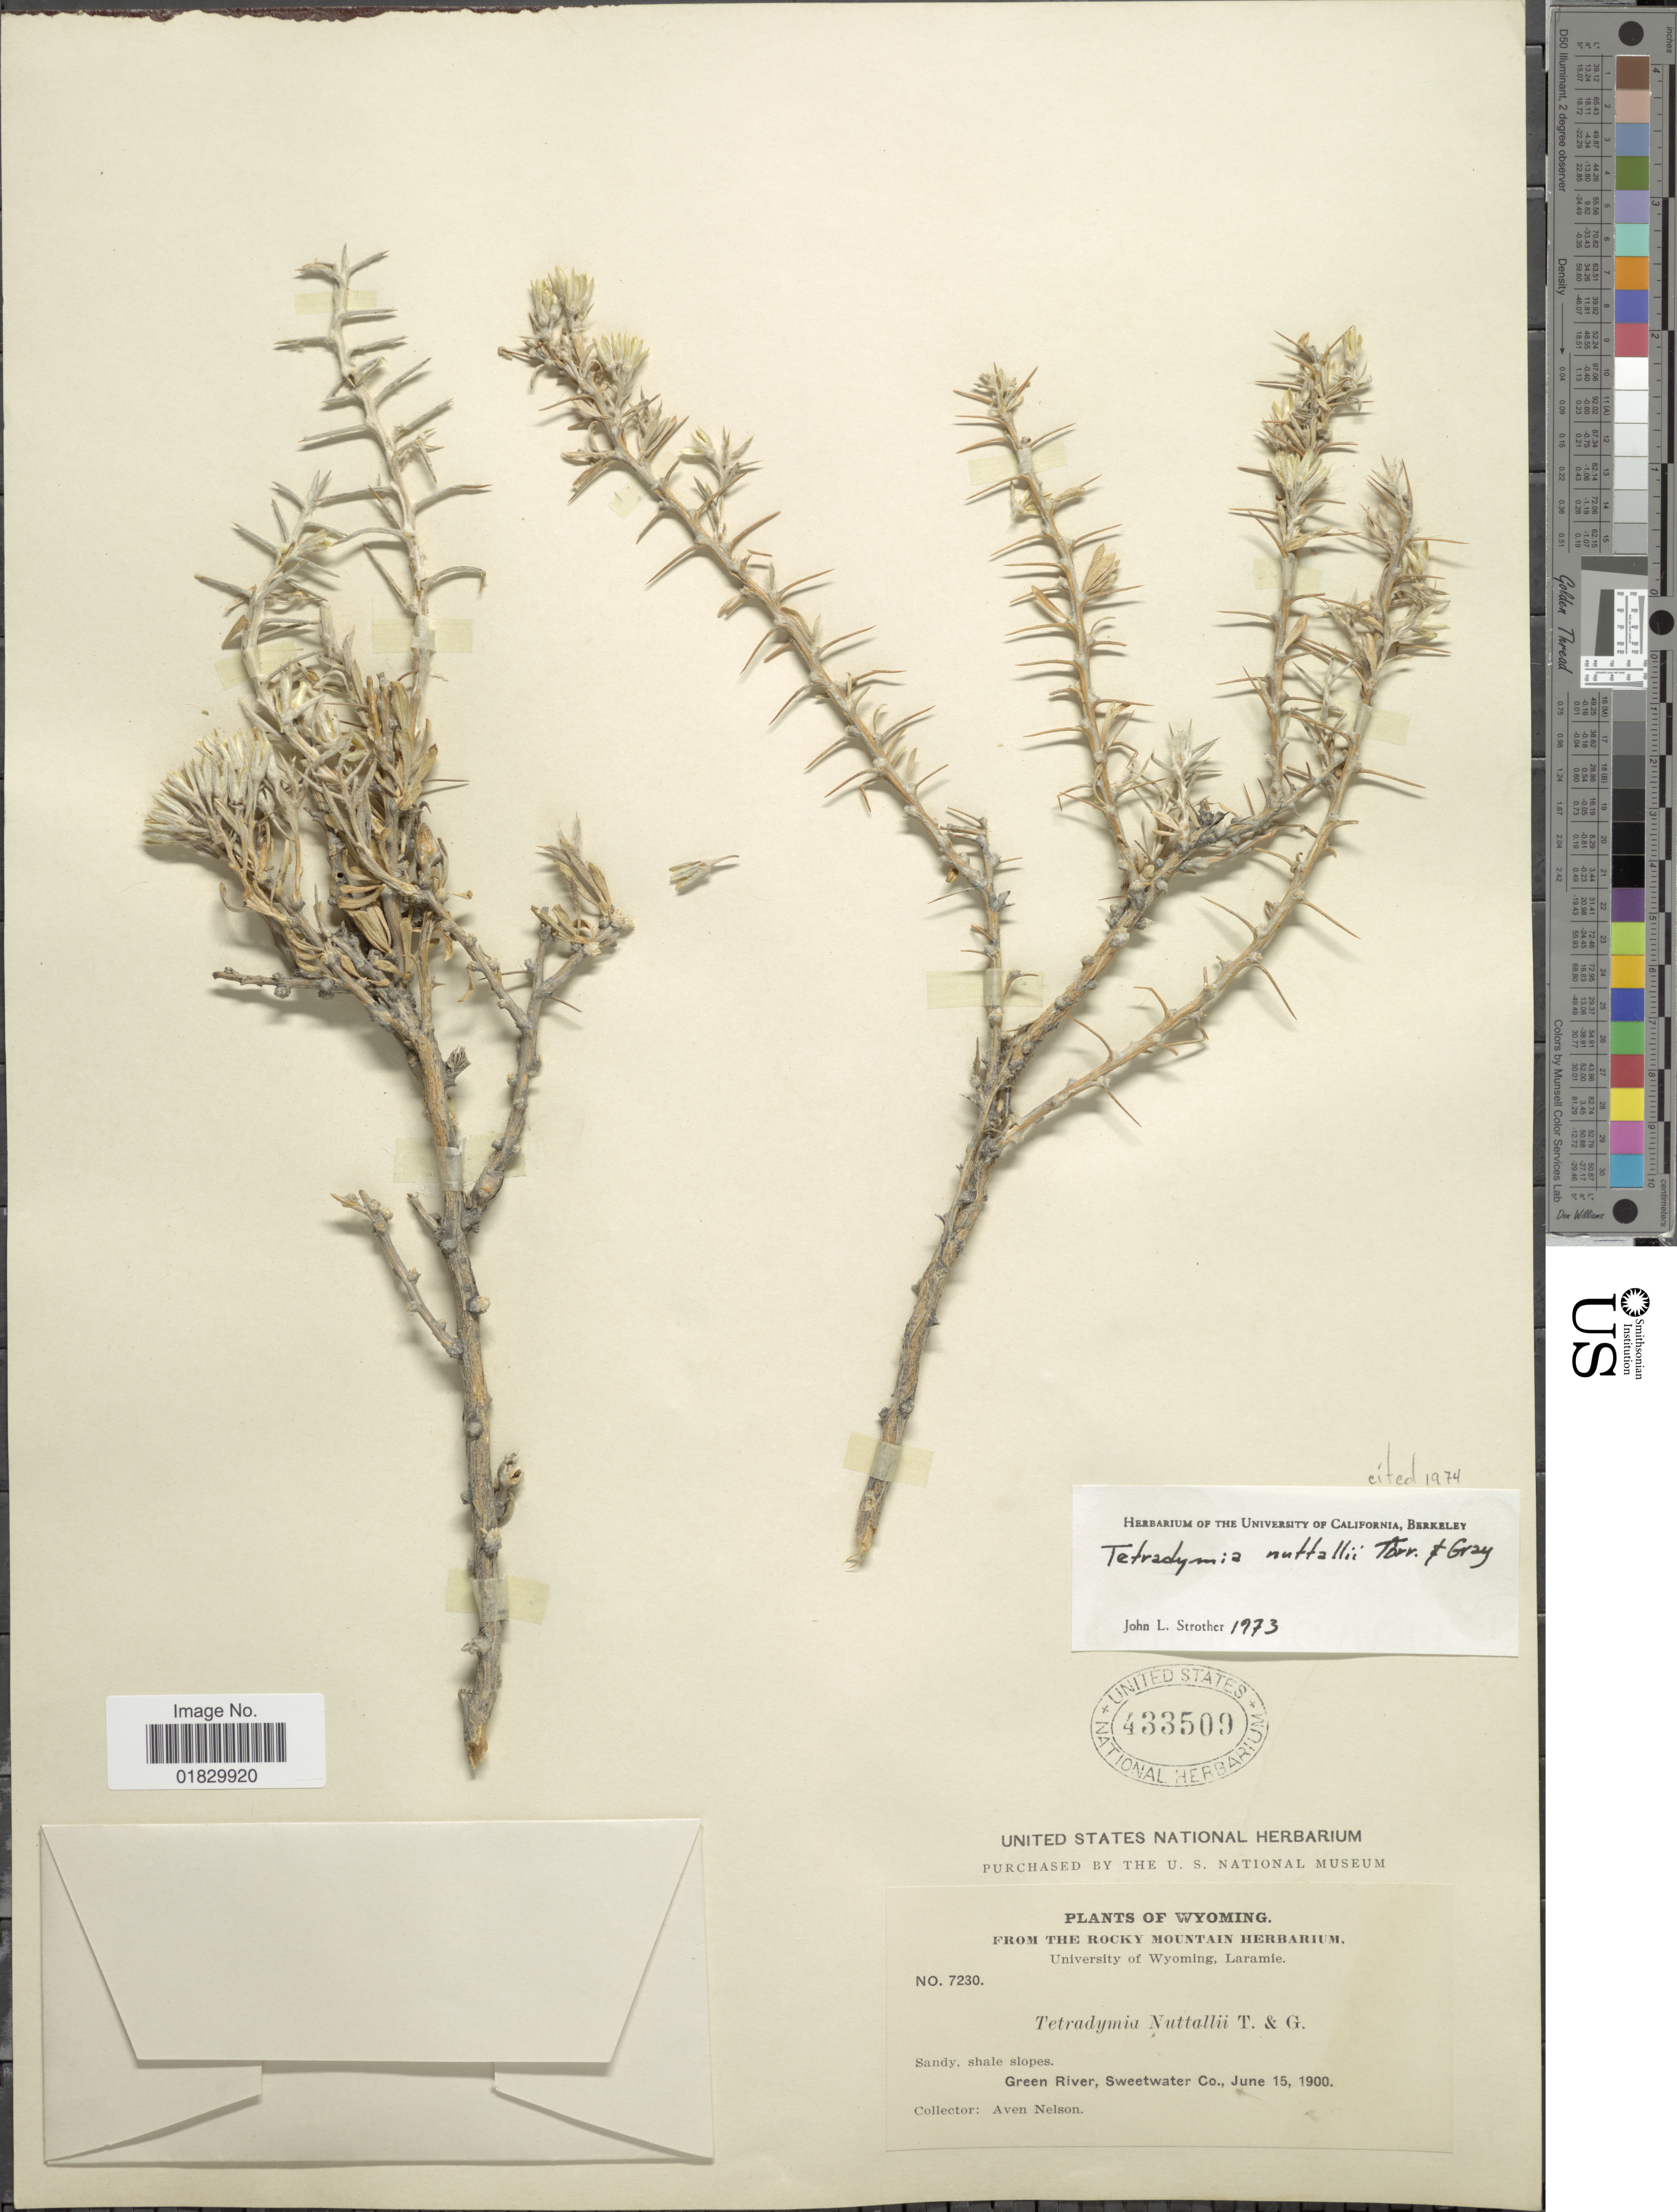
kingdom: Plantae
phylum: Tracheophyta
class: Magnoliopsida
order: Asterales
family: Asteraceae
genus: Tetradymia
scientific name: Tetradymia nuttallii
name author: Torr. & A. Gray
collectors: A. Nelson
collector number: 7230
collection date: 1900-06-15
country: United States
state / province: Wyoming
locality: Green River, Sweetwater Co.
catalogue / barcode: US 433509